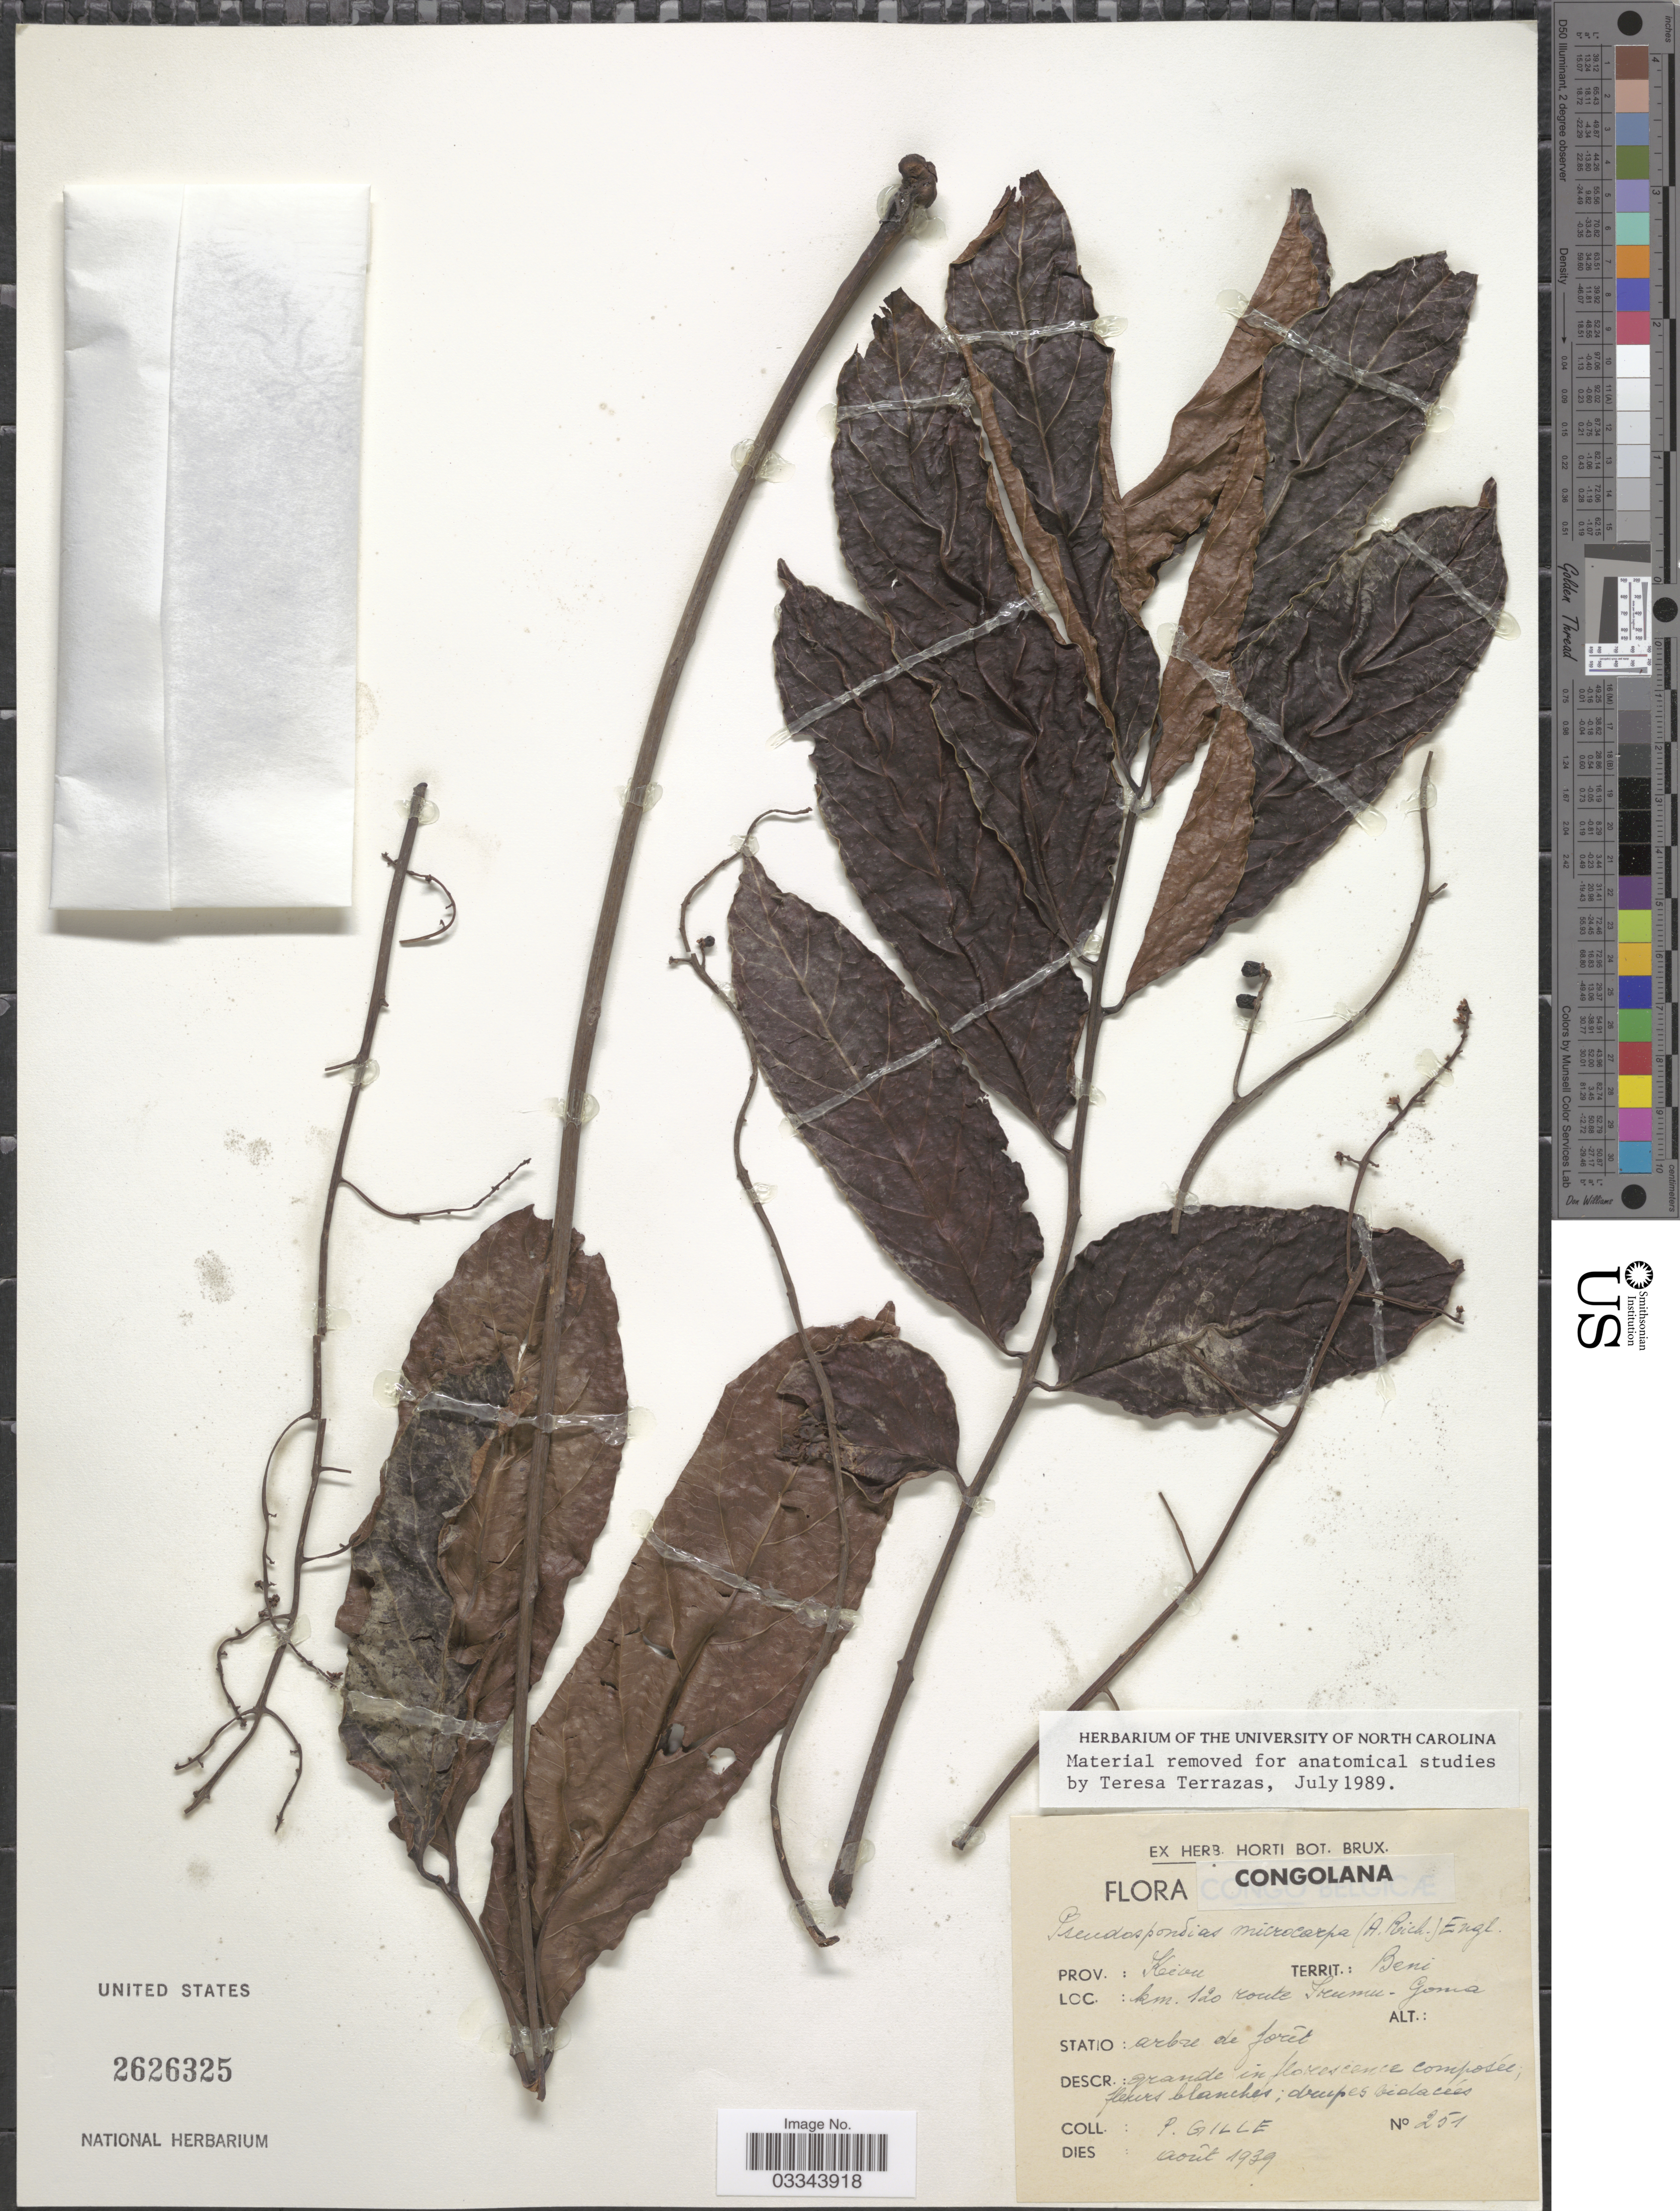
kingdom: Plantae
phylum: Tracheophyta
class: Magnoliopsida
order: Sapindales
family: Anacardiaceae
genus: Pseudospondias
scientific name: Pseudospondias microcarpa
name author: (A. Rich.) Engl.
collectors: P. Gille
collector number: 251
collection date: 1939-08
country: Congo, Democratic Republic of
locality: Congolana, Prov.: Kivu, Territ.: Beni, km. 120 route, Irumu-Goma.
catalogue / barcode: US 2626325